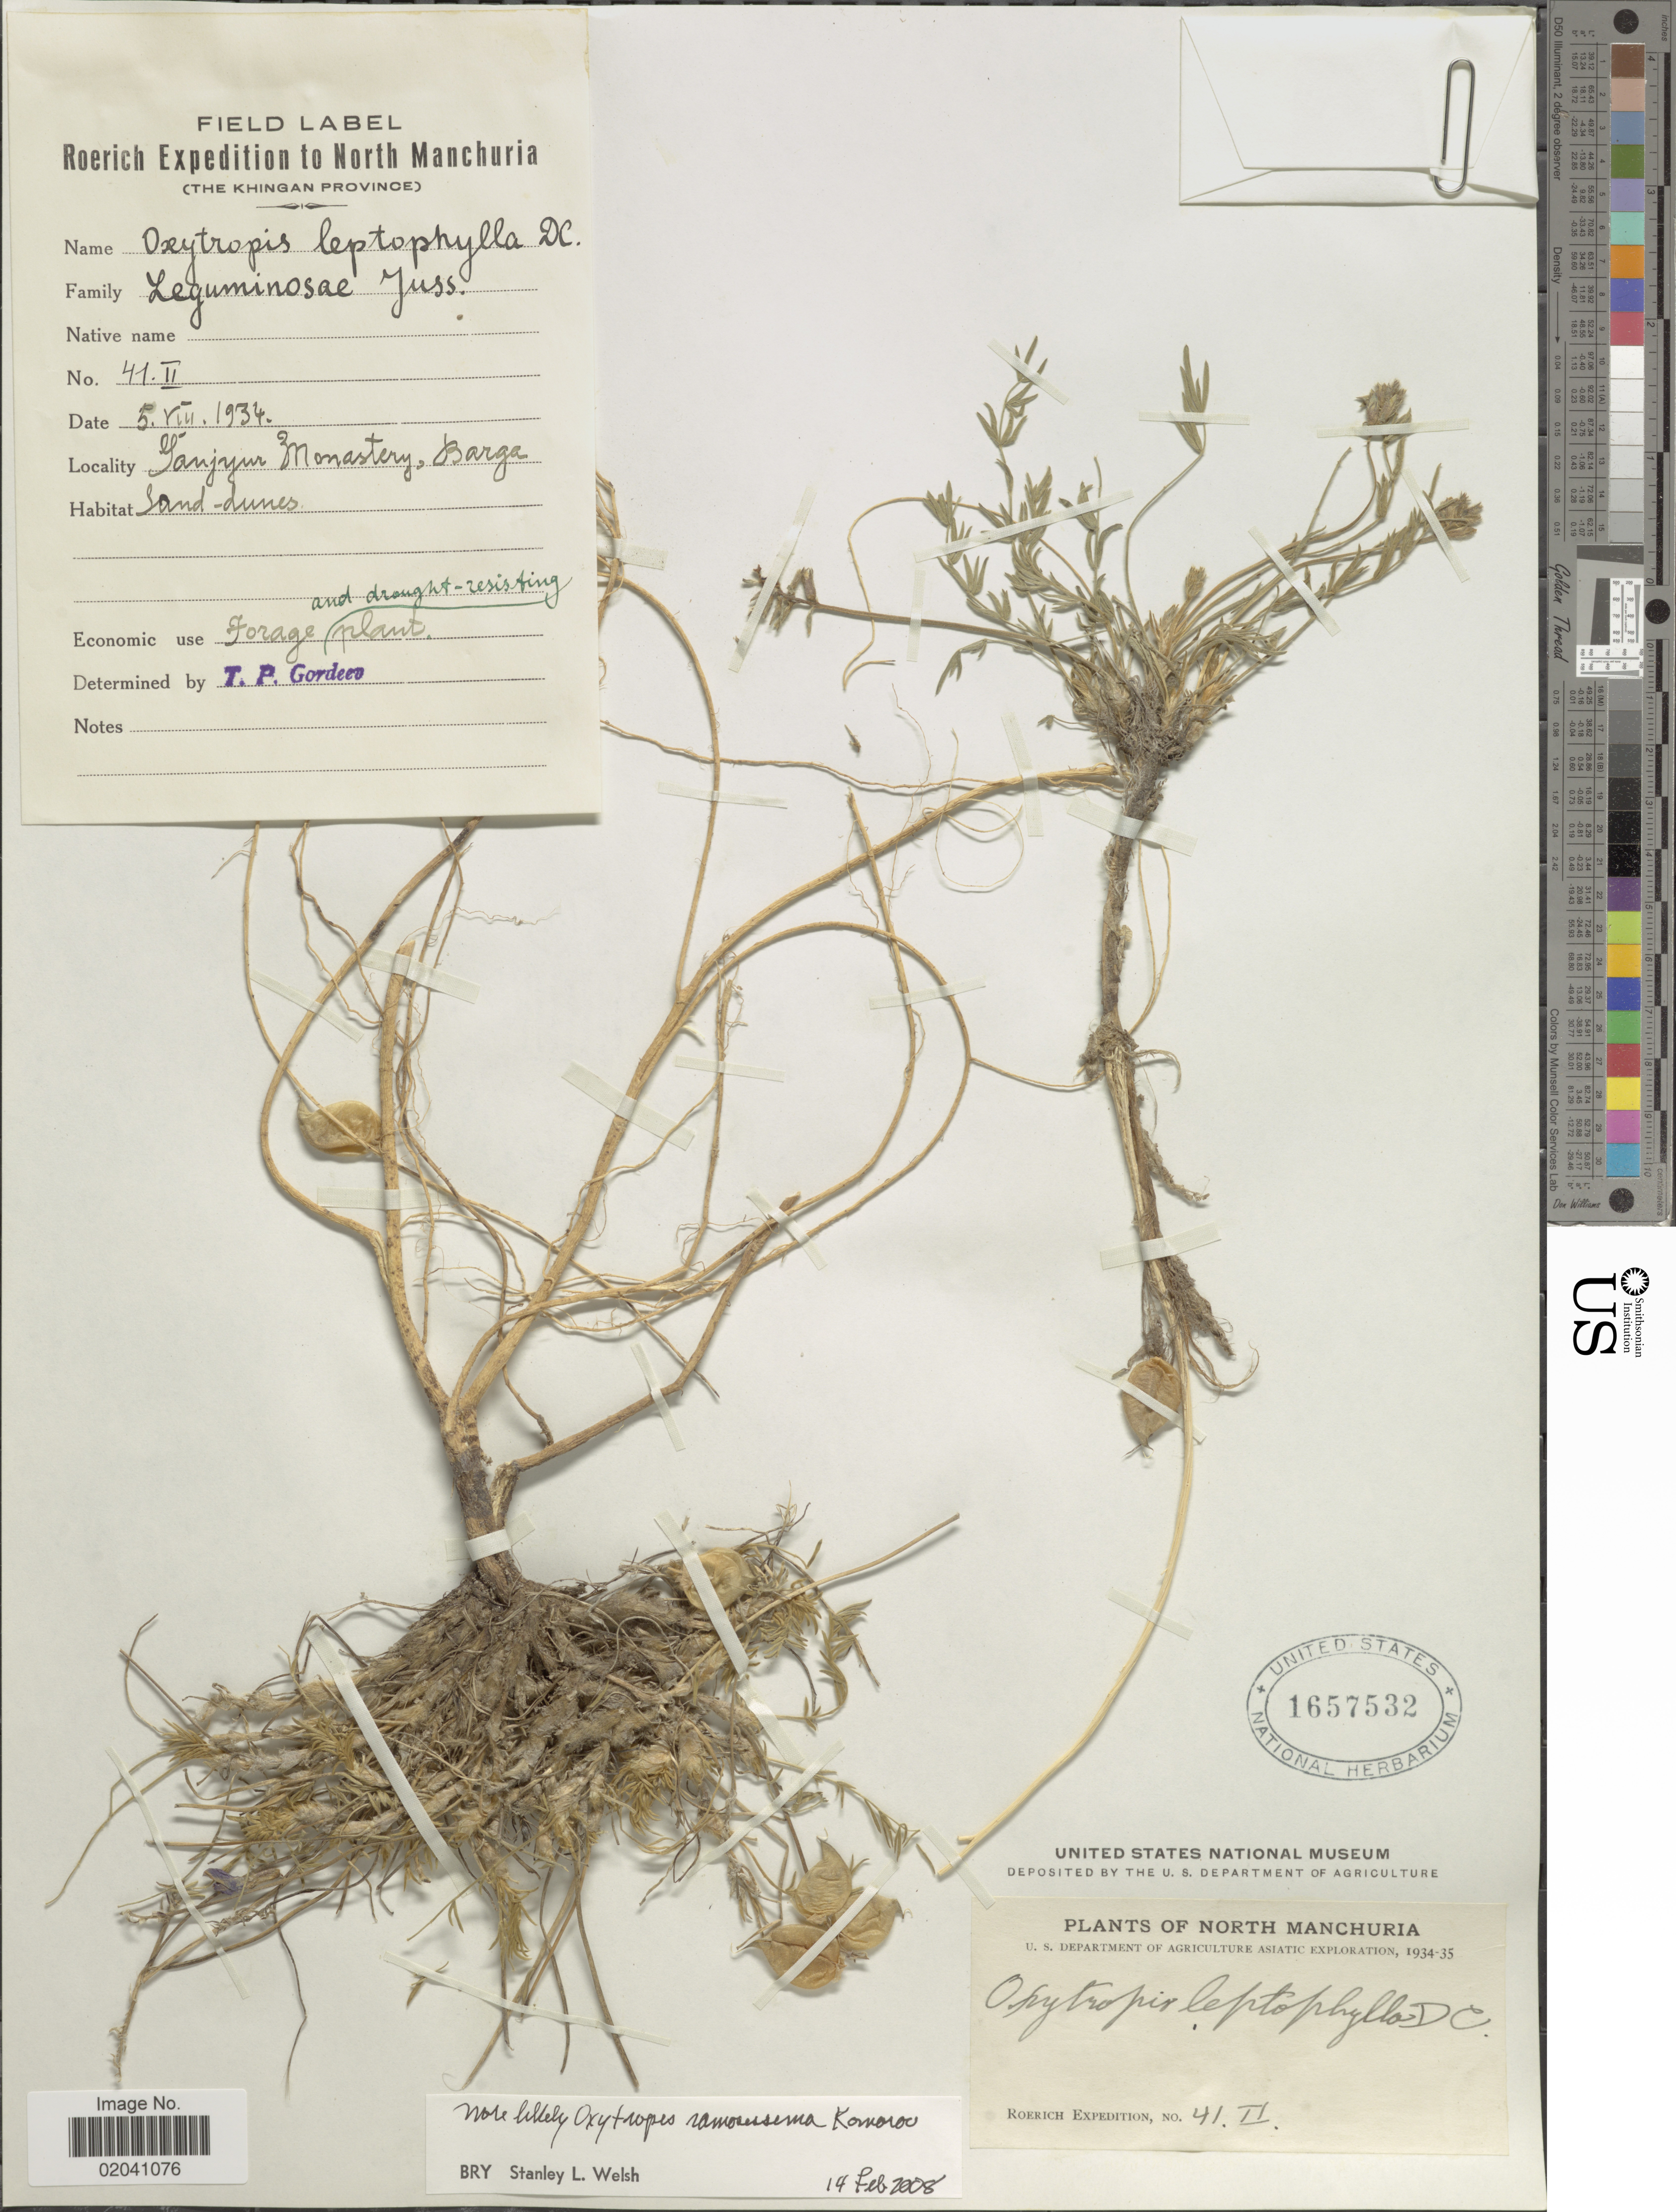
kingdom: Plantae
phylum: Tracheophyta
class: Magnoliopsida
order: Fabales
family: Fabaceae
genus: Oxytropis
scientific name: Oxytropis ramosissima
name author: Kom.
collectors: Roerich Expedition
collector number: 41/2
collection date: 1934-08-05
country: China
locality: North Manchuria, Ganjyur Monastery, Barga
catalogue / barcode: US 1657532